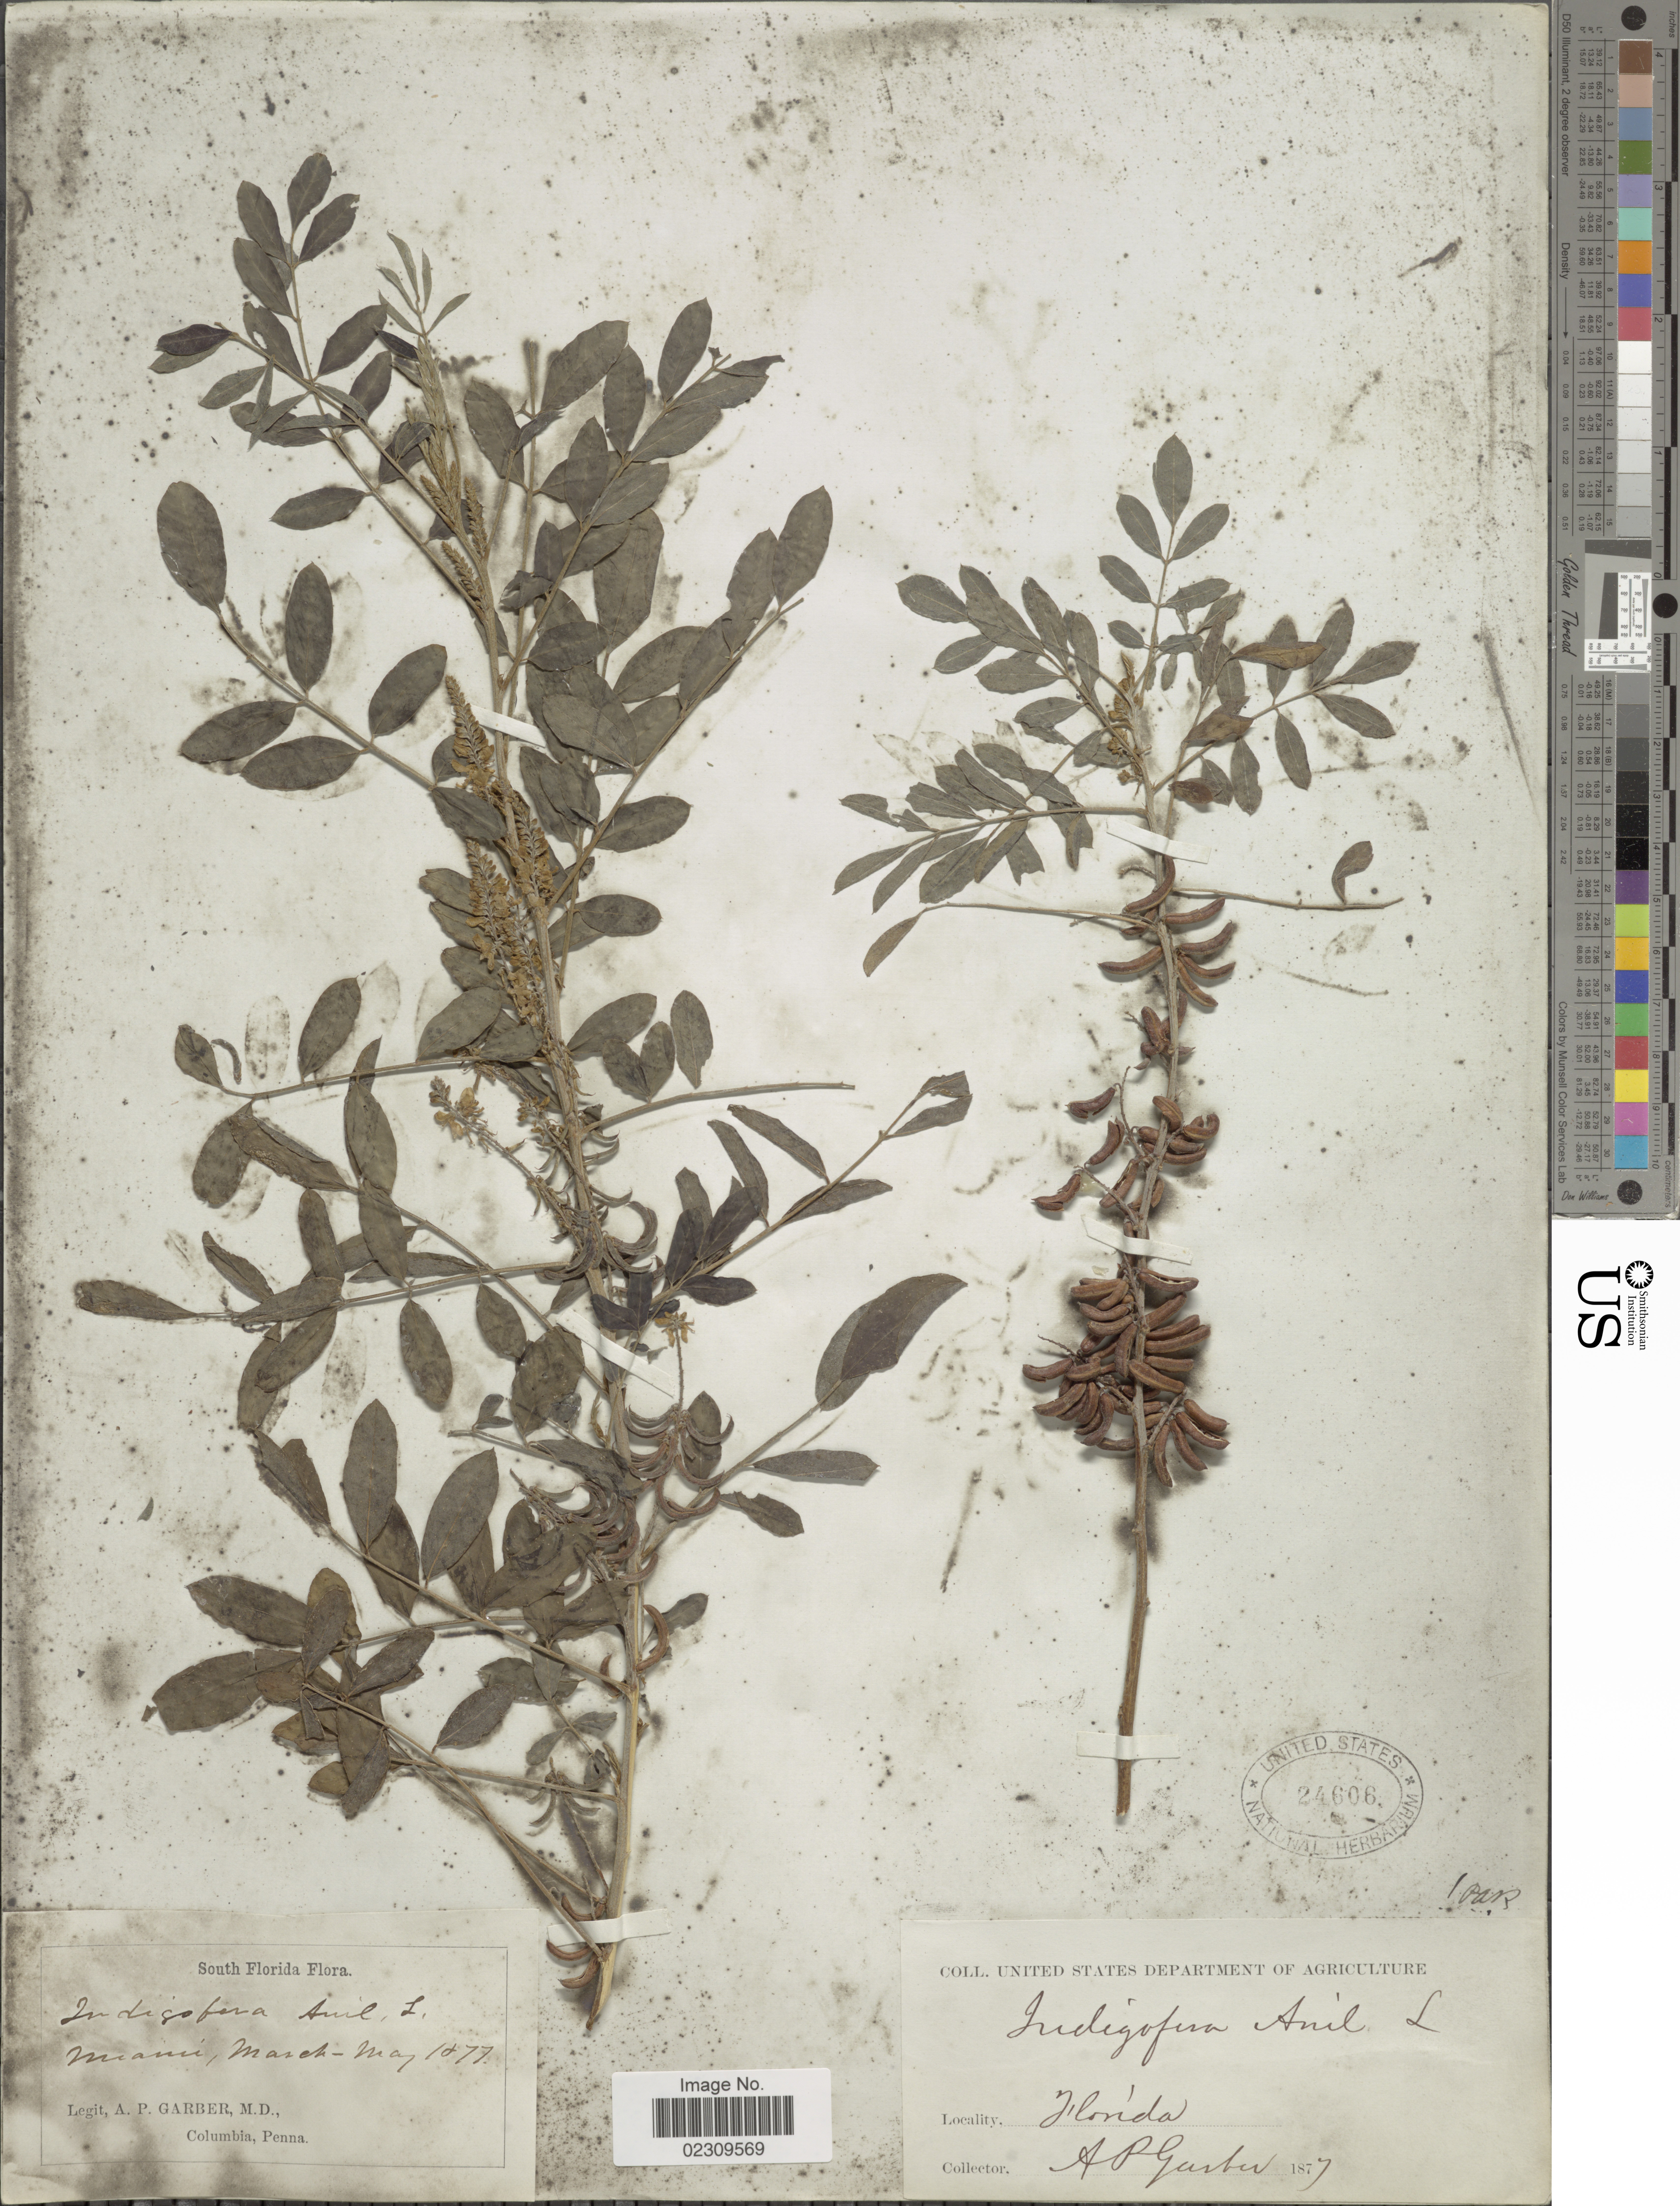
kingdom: Plantae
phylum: Tracheophyta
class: Magnoliopsida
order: Fabales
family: Fabaceae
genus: Indigofera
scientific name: Indigofera suffruticosa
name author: Mill.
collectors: A. P. Garber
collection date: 1877-03/1877-05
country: United States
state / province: Florida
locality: South Florida. Miami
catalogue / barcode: US 24606